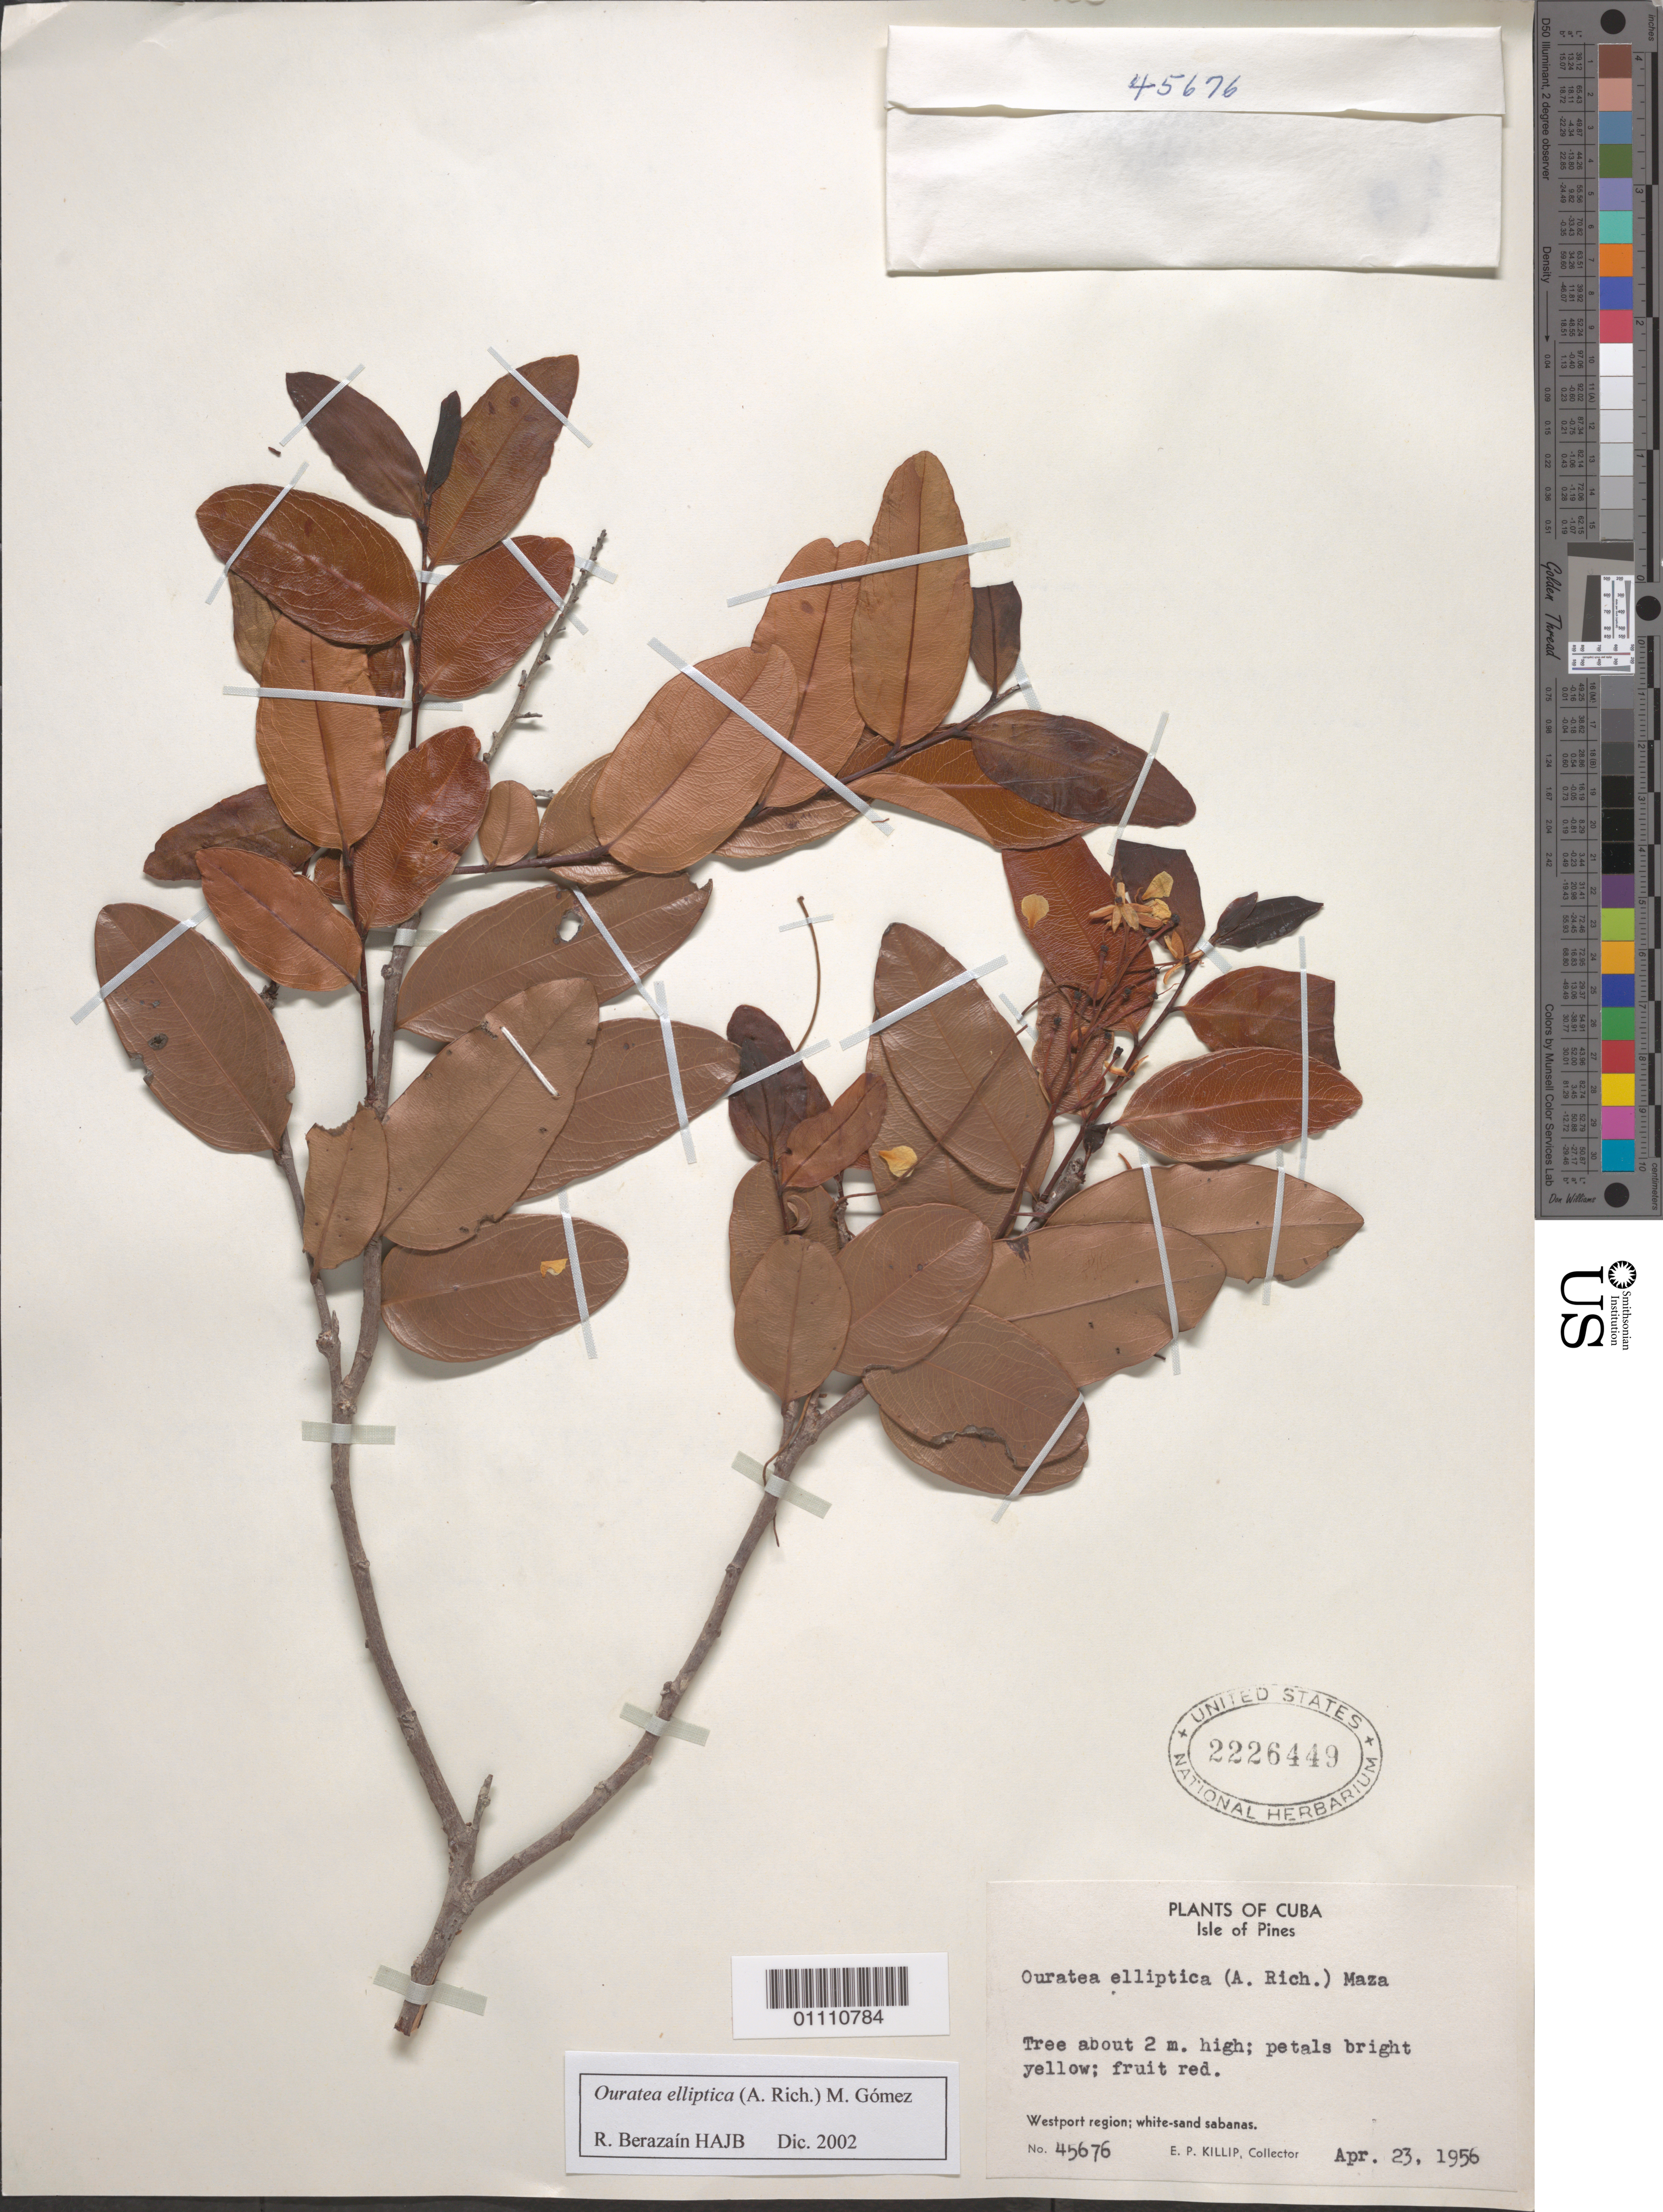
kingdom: Plantae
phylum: Tracheophyta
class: Magnoliopsida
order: Malpighiales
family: Ochnaceae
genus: Ouratea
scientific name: Ouratea elliptica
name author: (A. Rich.) M. Gómez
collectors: E. P. Killip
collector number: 45676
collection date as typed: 23 Apr 1956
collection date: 1956-04-23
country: Cuba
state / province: Isla de La Juventud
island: Isla de la Juventud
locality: Westport region; white-sand sabanas, Isle of Pines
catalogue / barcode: US 2226449